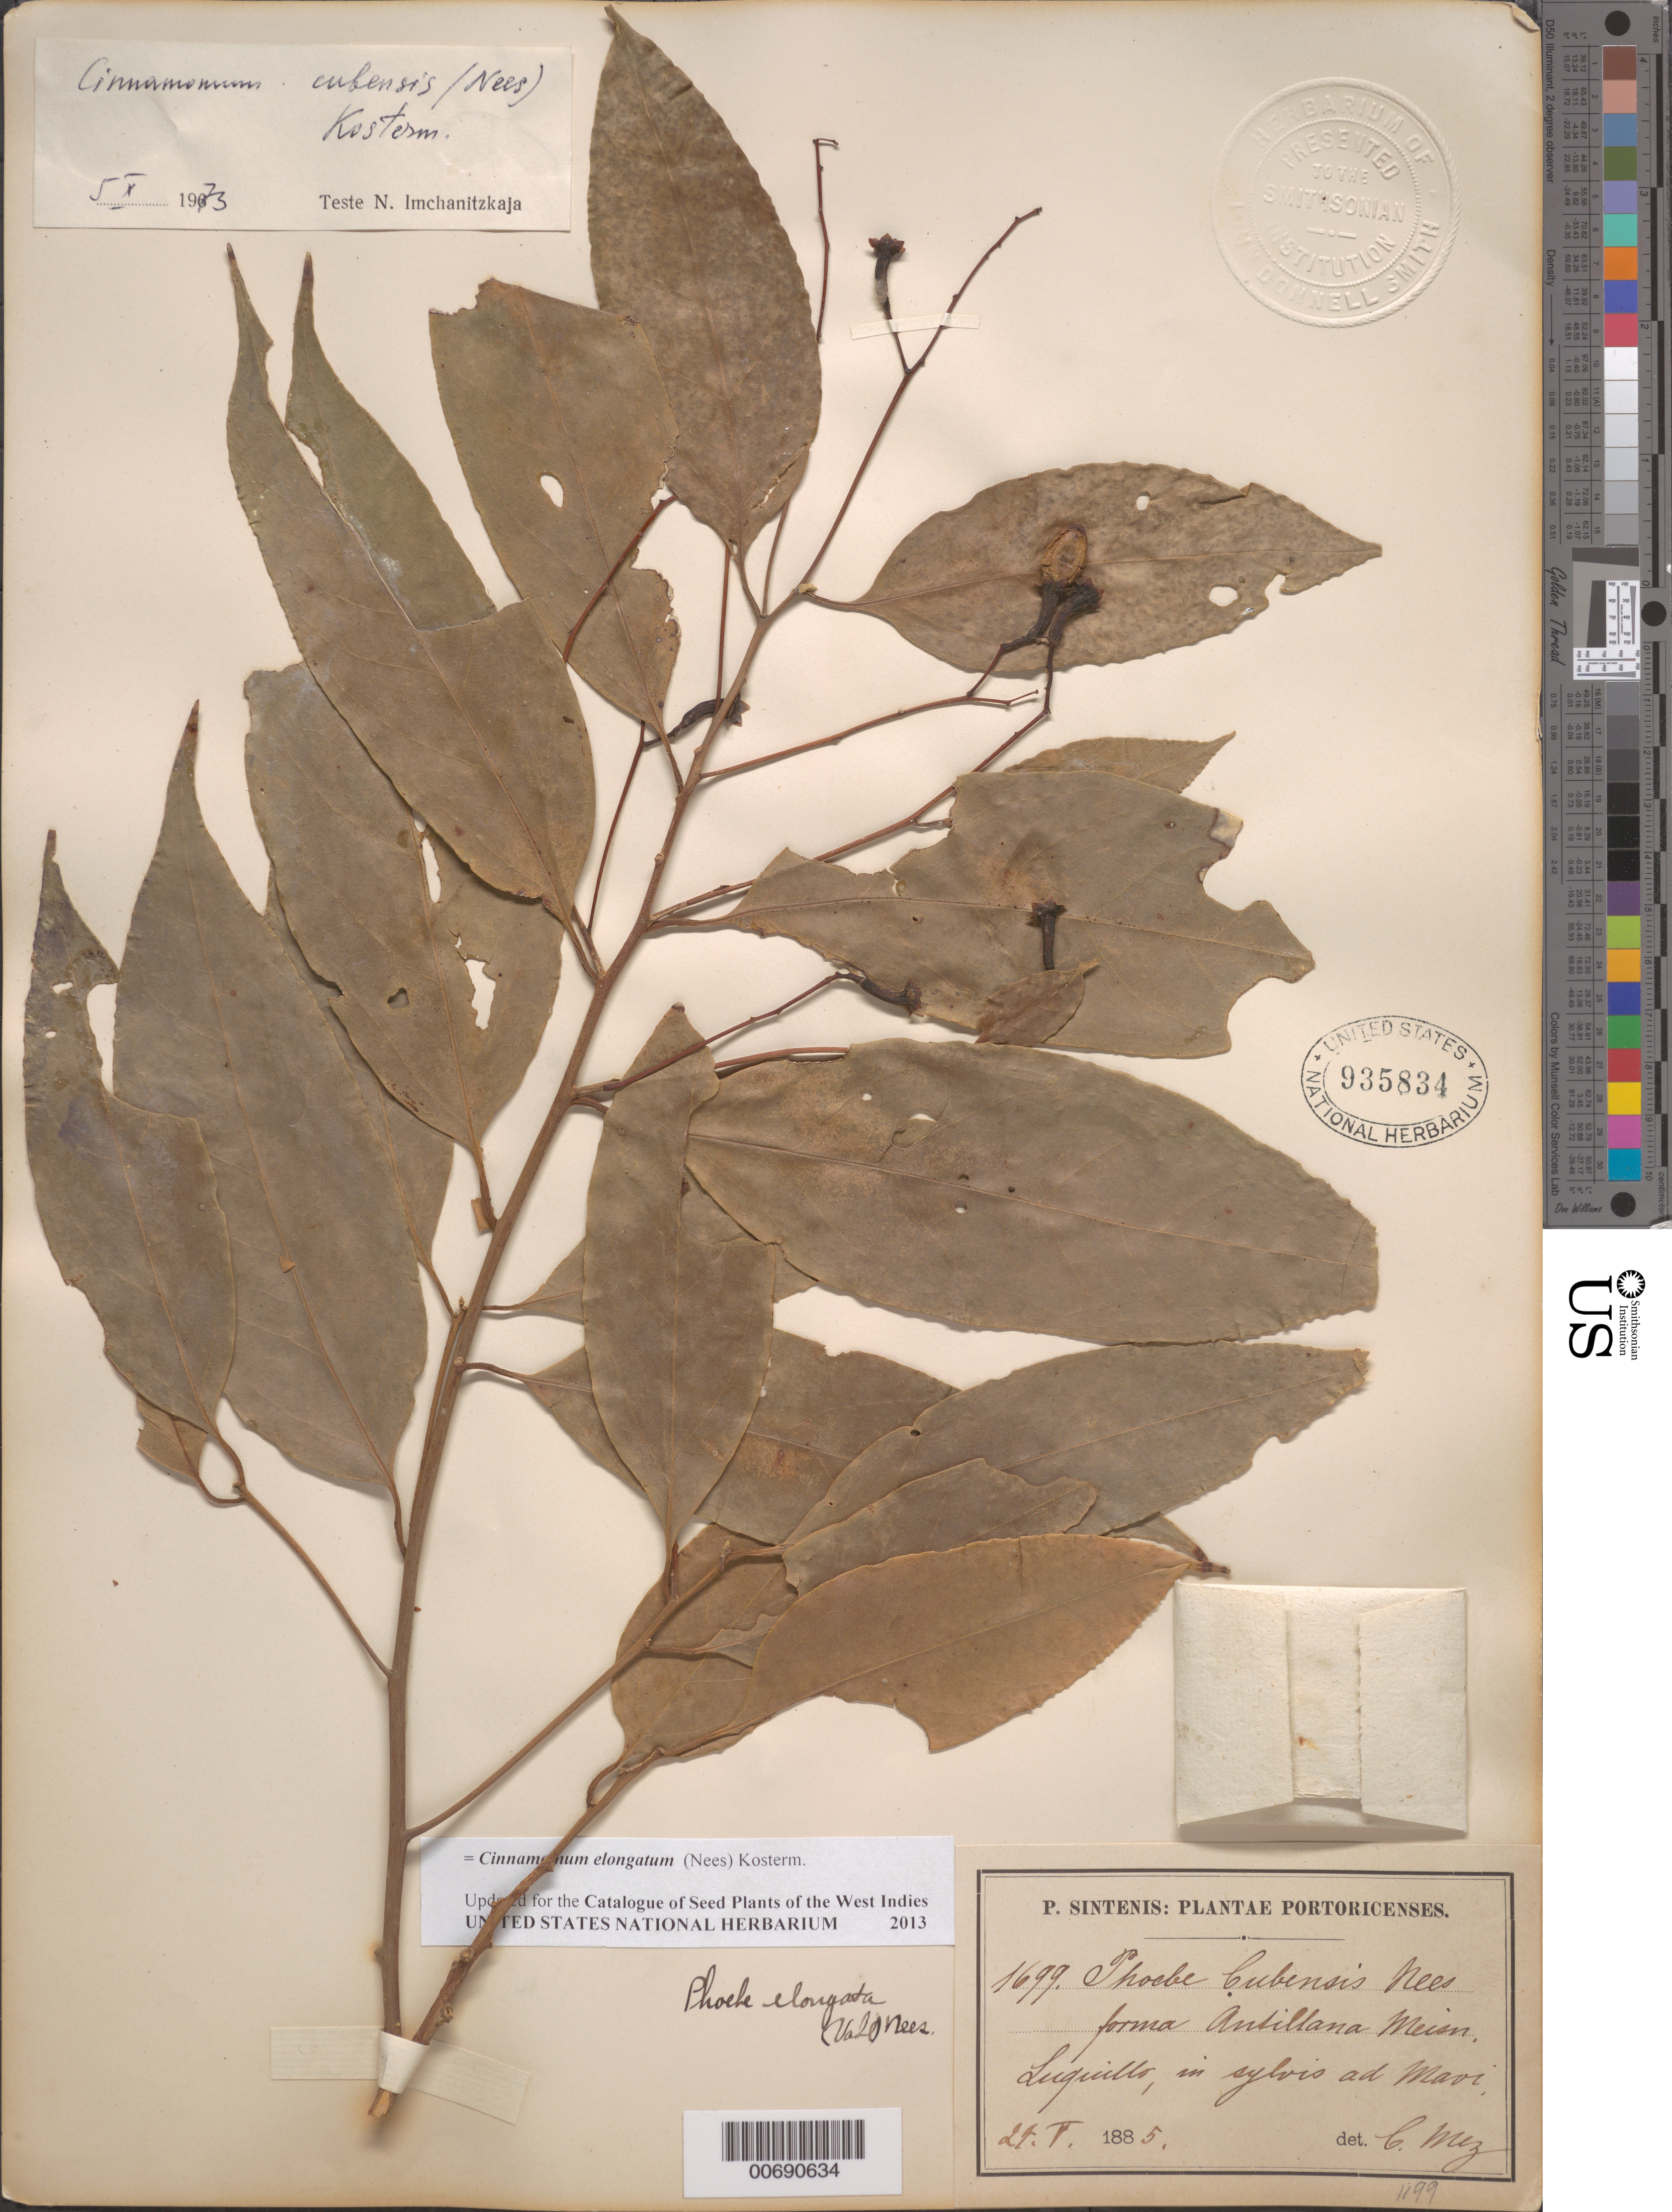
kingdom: Plantae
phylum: Tracheophyta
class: Magnoliopsida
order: Laurales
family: Lauraceae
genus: Cinnamomum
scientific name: Cinnamomum elongatum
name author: (Nees) Kosterm.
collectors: P. Sintenis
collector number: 1699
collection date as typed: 24 May 1885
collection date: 1885-05-24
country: Puerto Rico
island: Greater Antilles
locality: Luquillo.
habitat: in sylvis ad Mavi.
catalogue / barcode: US 935834